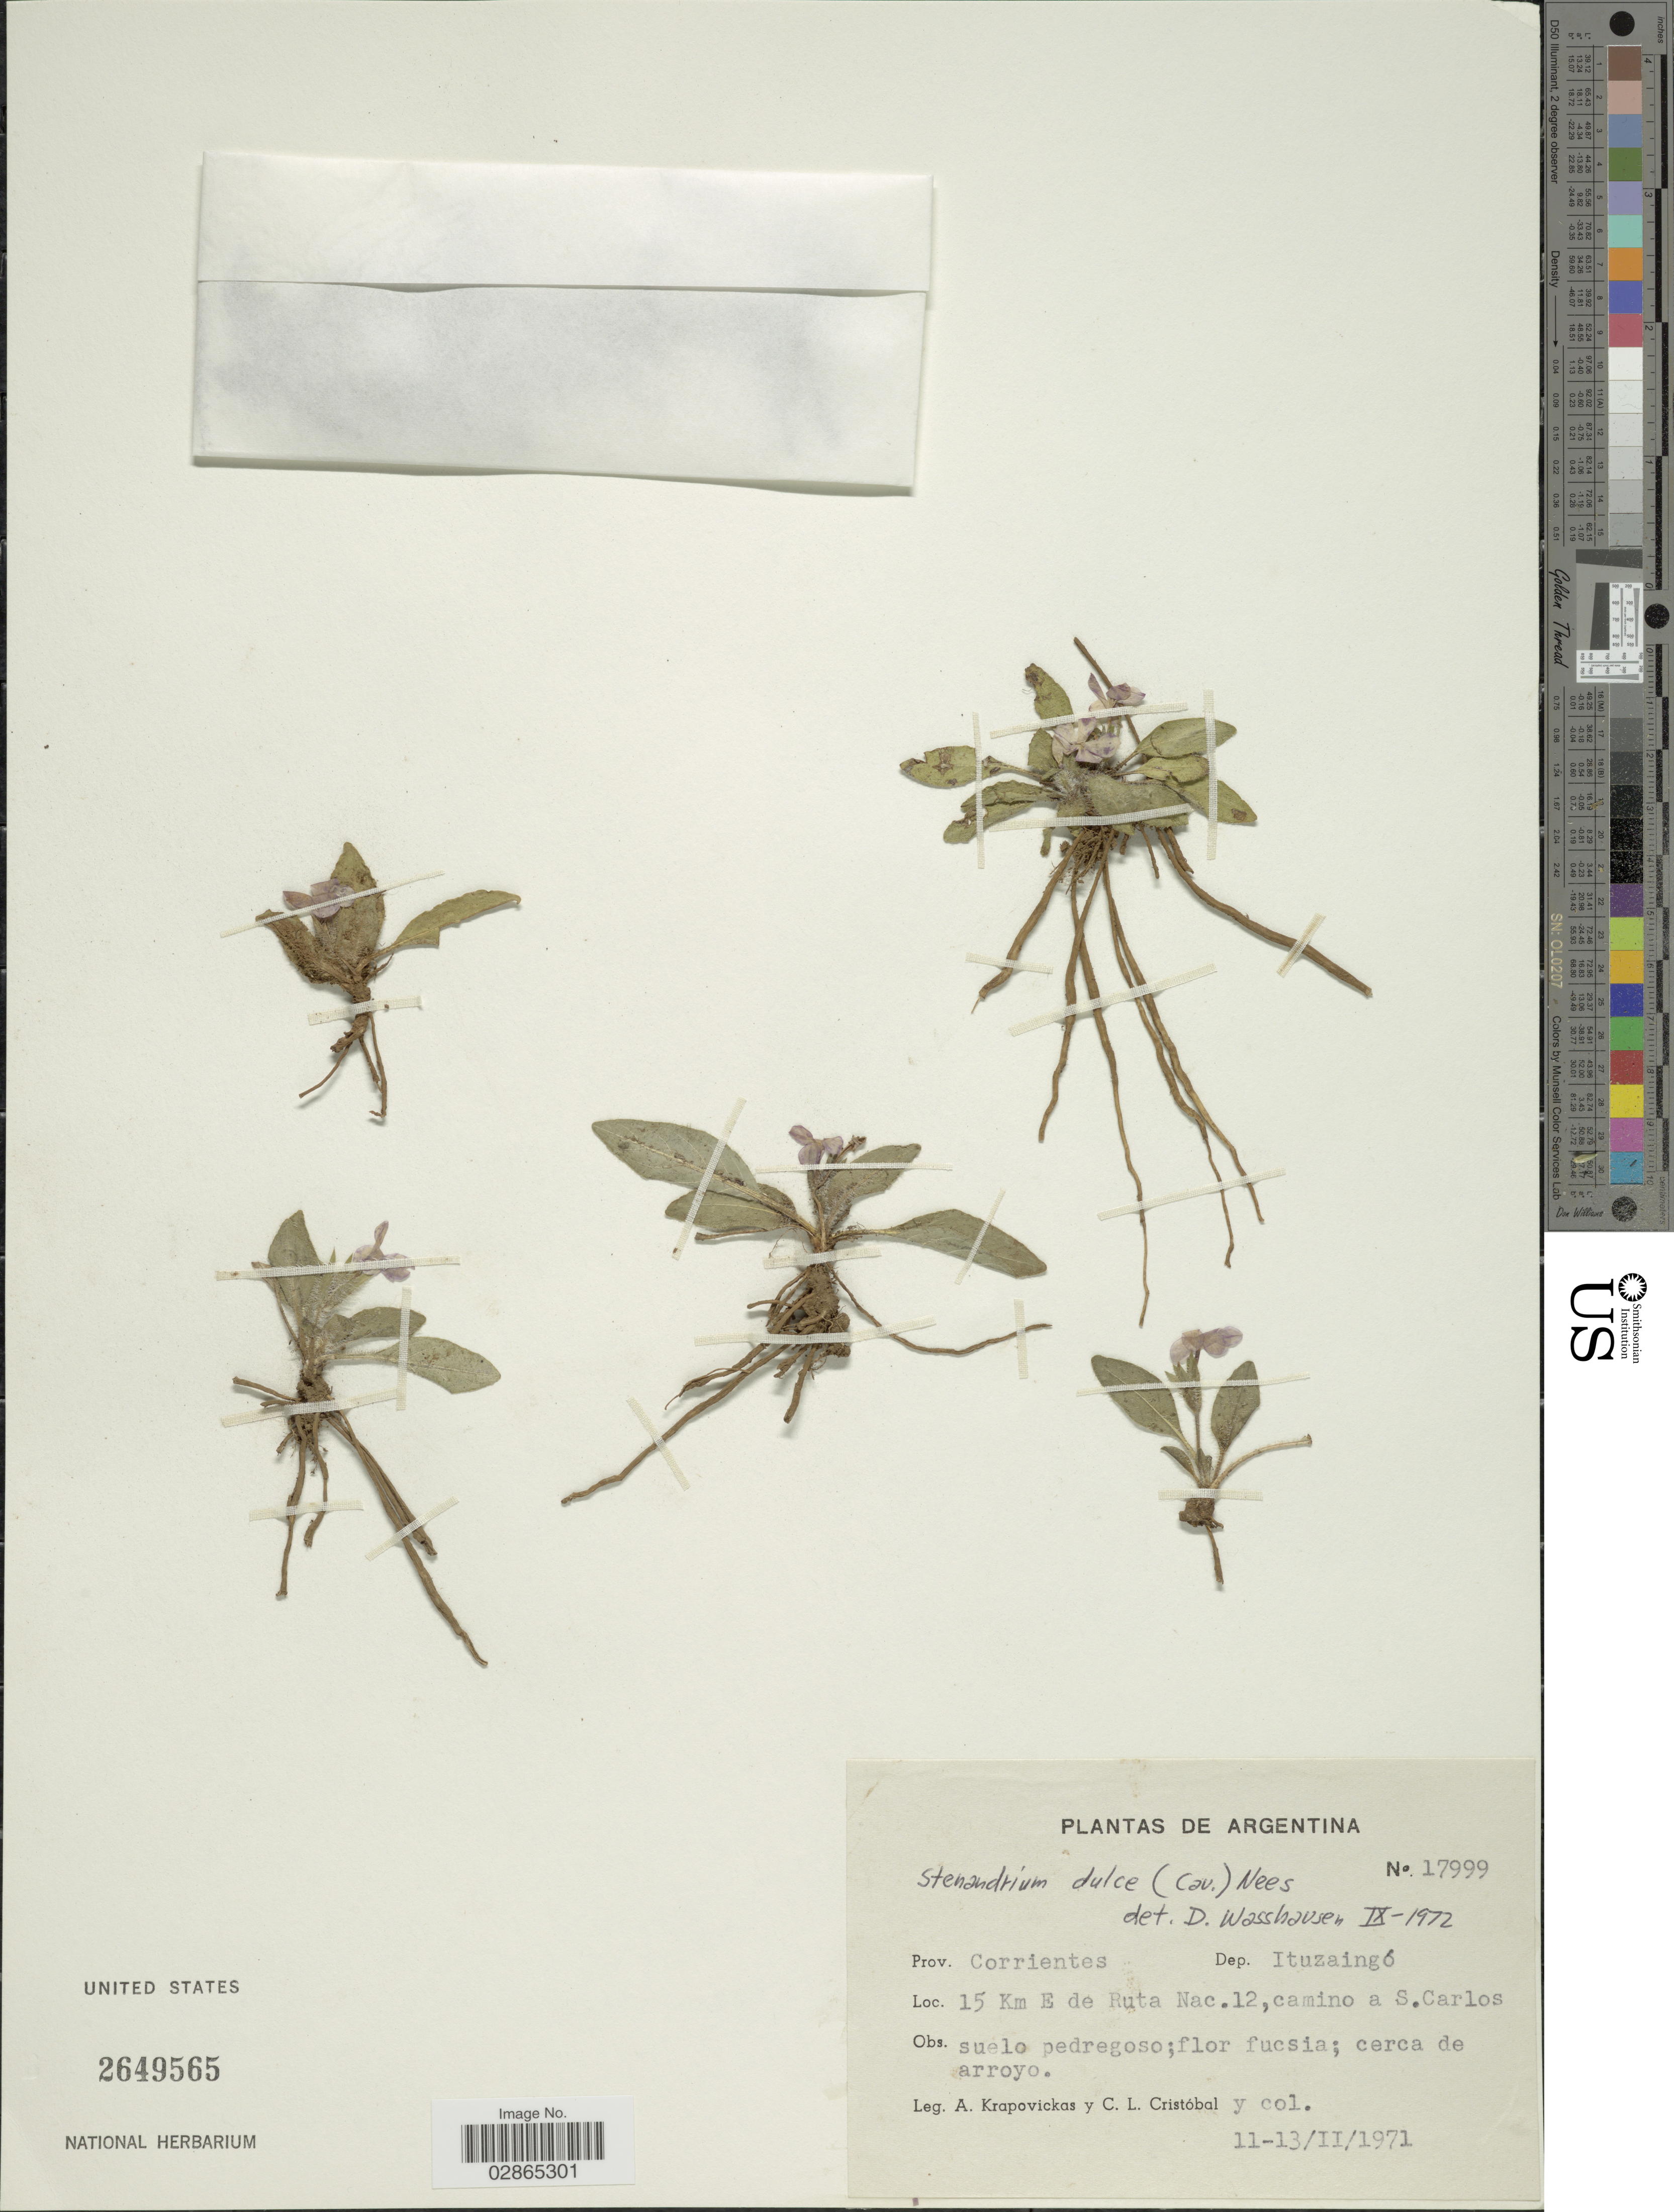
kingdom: Plantae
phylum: Tracheophyta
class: Magnoliopsida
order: Lamiales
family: Acanthaceae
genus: Stenandrium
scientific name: Stenandrium dulce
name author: (Cav.) Nees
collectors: A. Krapovickas & C. L. Cristóbal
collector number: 17999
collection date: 1971-02-11/1971-02-13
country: Argentina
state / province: Corrientes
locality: Dept. Ituzaingó, 15 Km E de Ruta Nac. 12, camino a S. Carlos.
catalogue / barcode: US 2649565